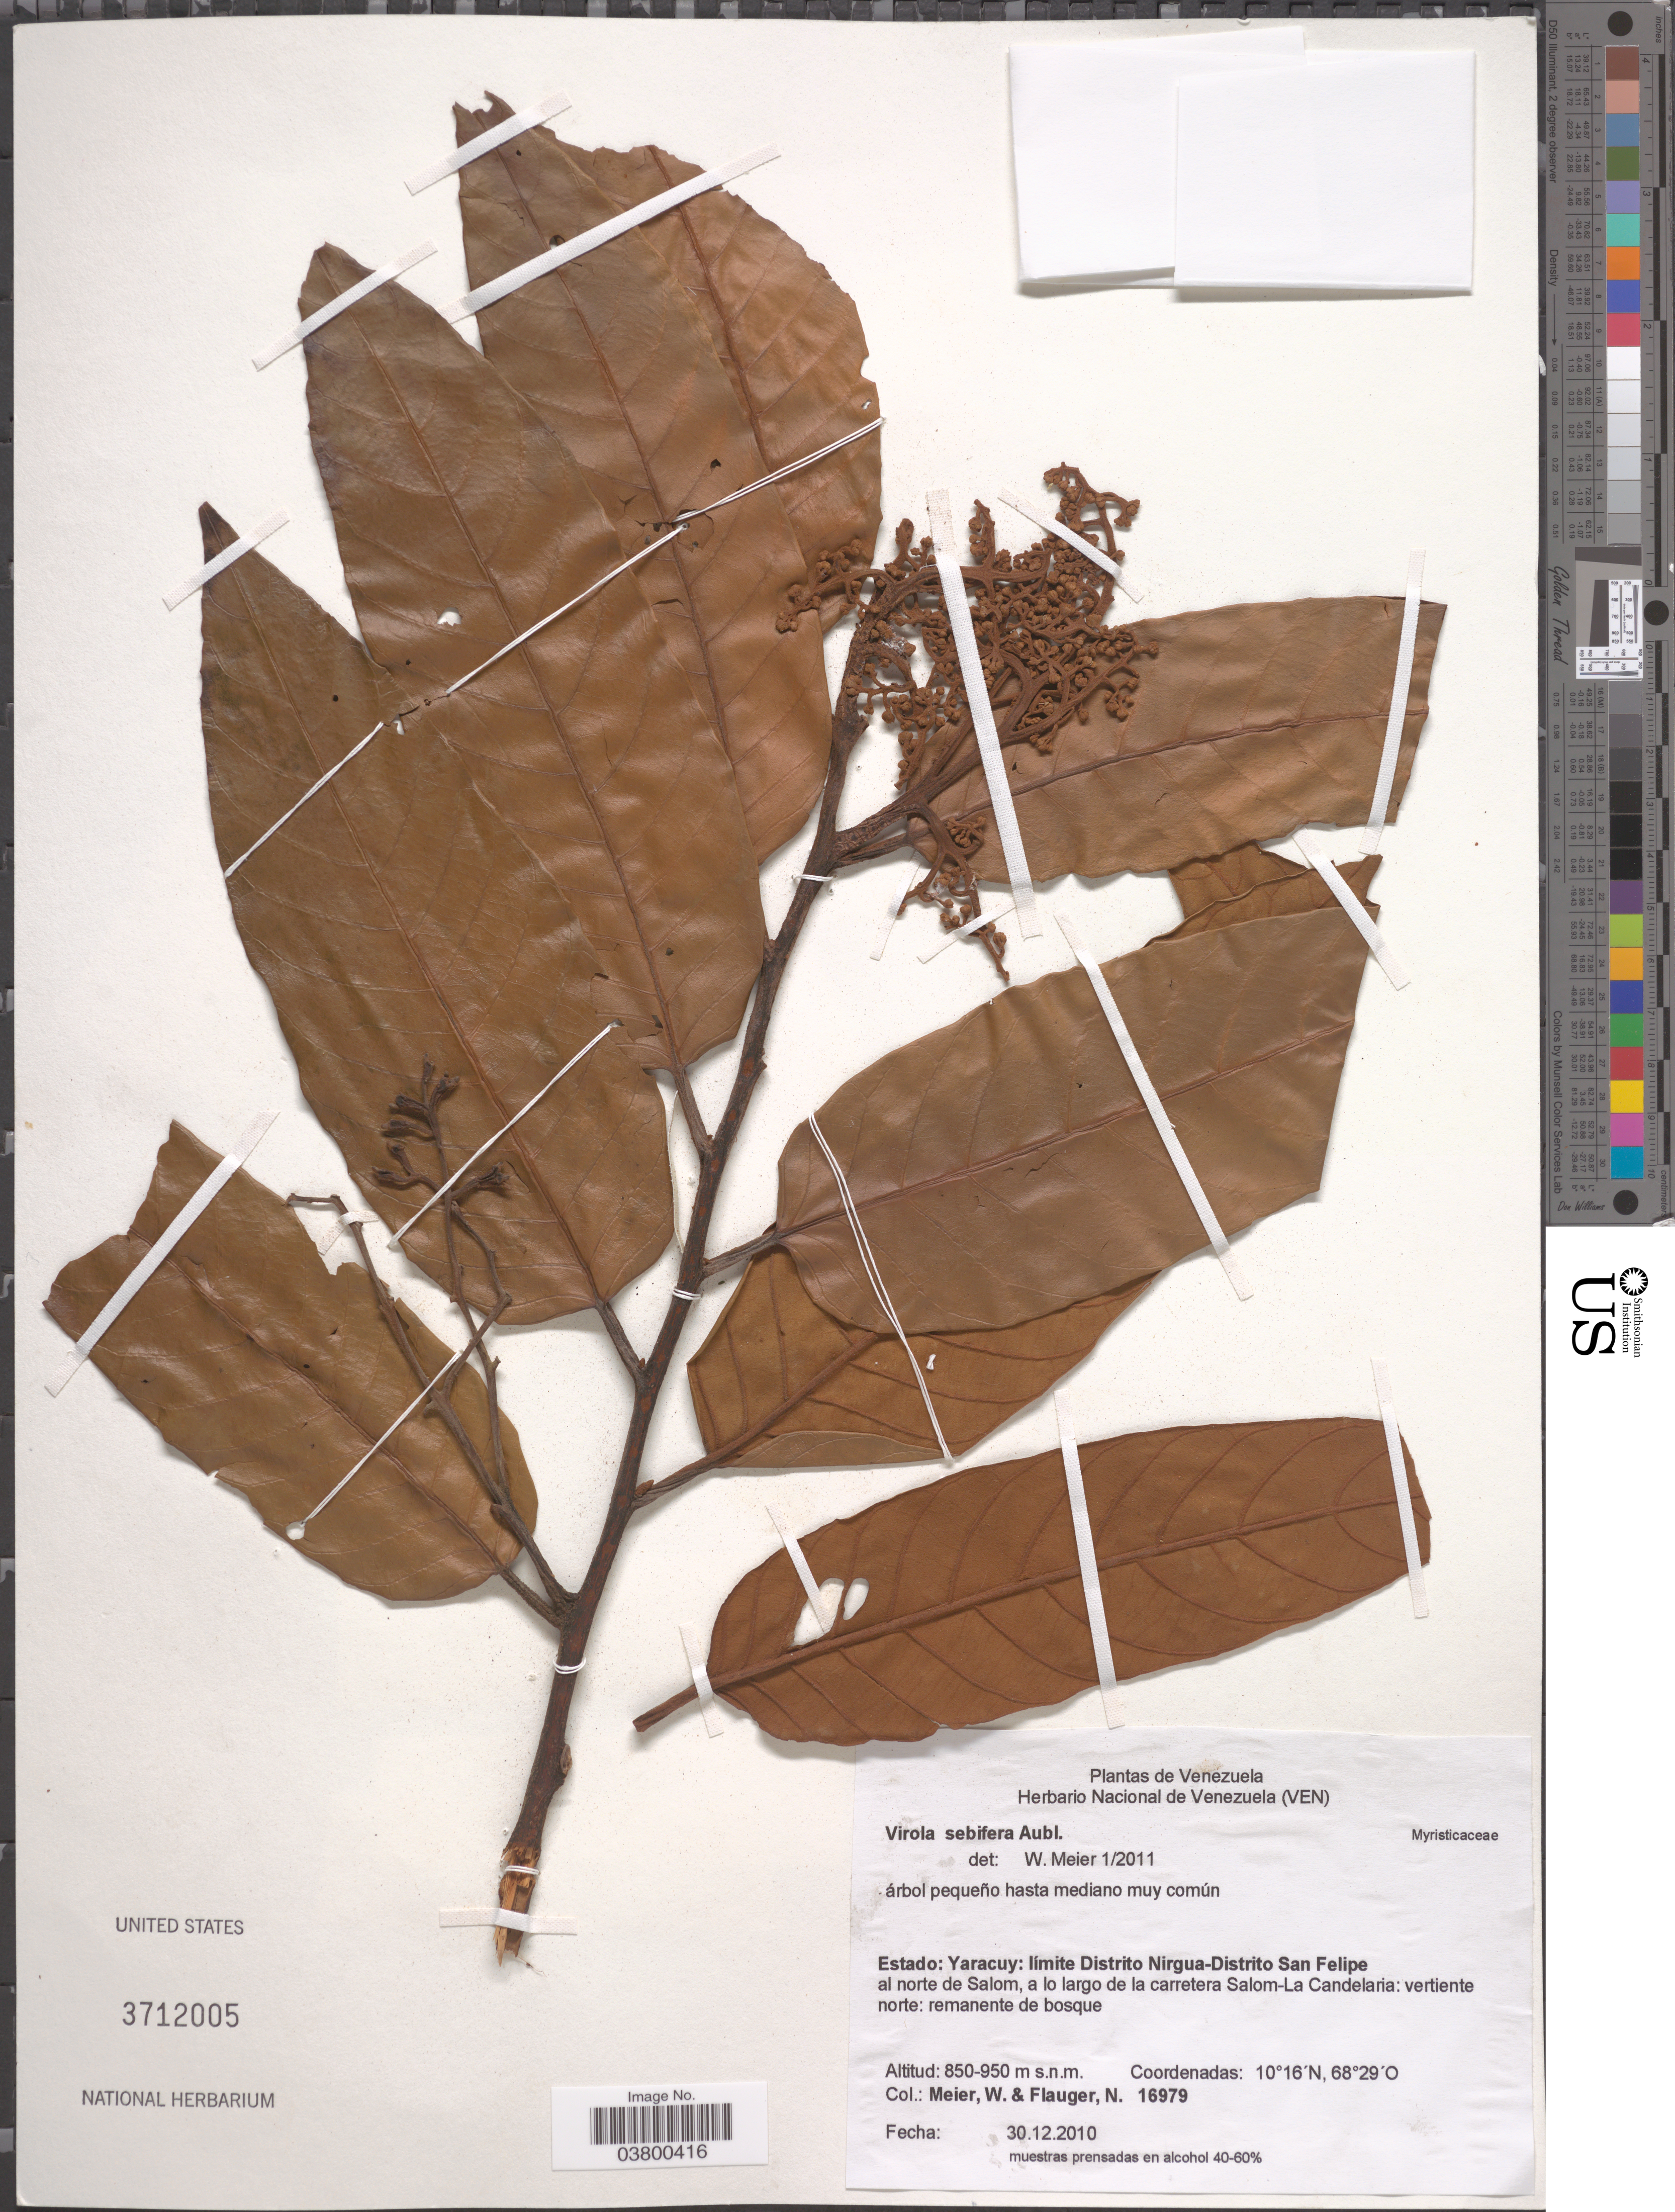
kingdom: Plantae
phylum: Tracheophyta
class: Magnoliopsida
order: Magnoliales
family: Myristicaceae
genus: Virola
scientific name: Virola sebifera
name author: Aubl.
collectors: W. Meier & N. Flauger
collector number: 16979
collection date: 2010-12-30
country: Venezuela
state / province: Yaracuy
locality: Límite Distrito Nirgua - Distrito San Felipe al norte de Salom, a lo largo de la carretera Salom-La Candelaria: vertiente norte.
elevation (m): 850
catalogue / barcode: US 3712005